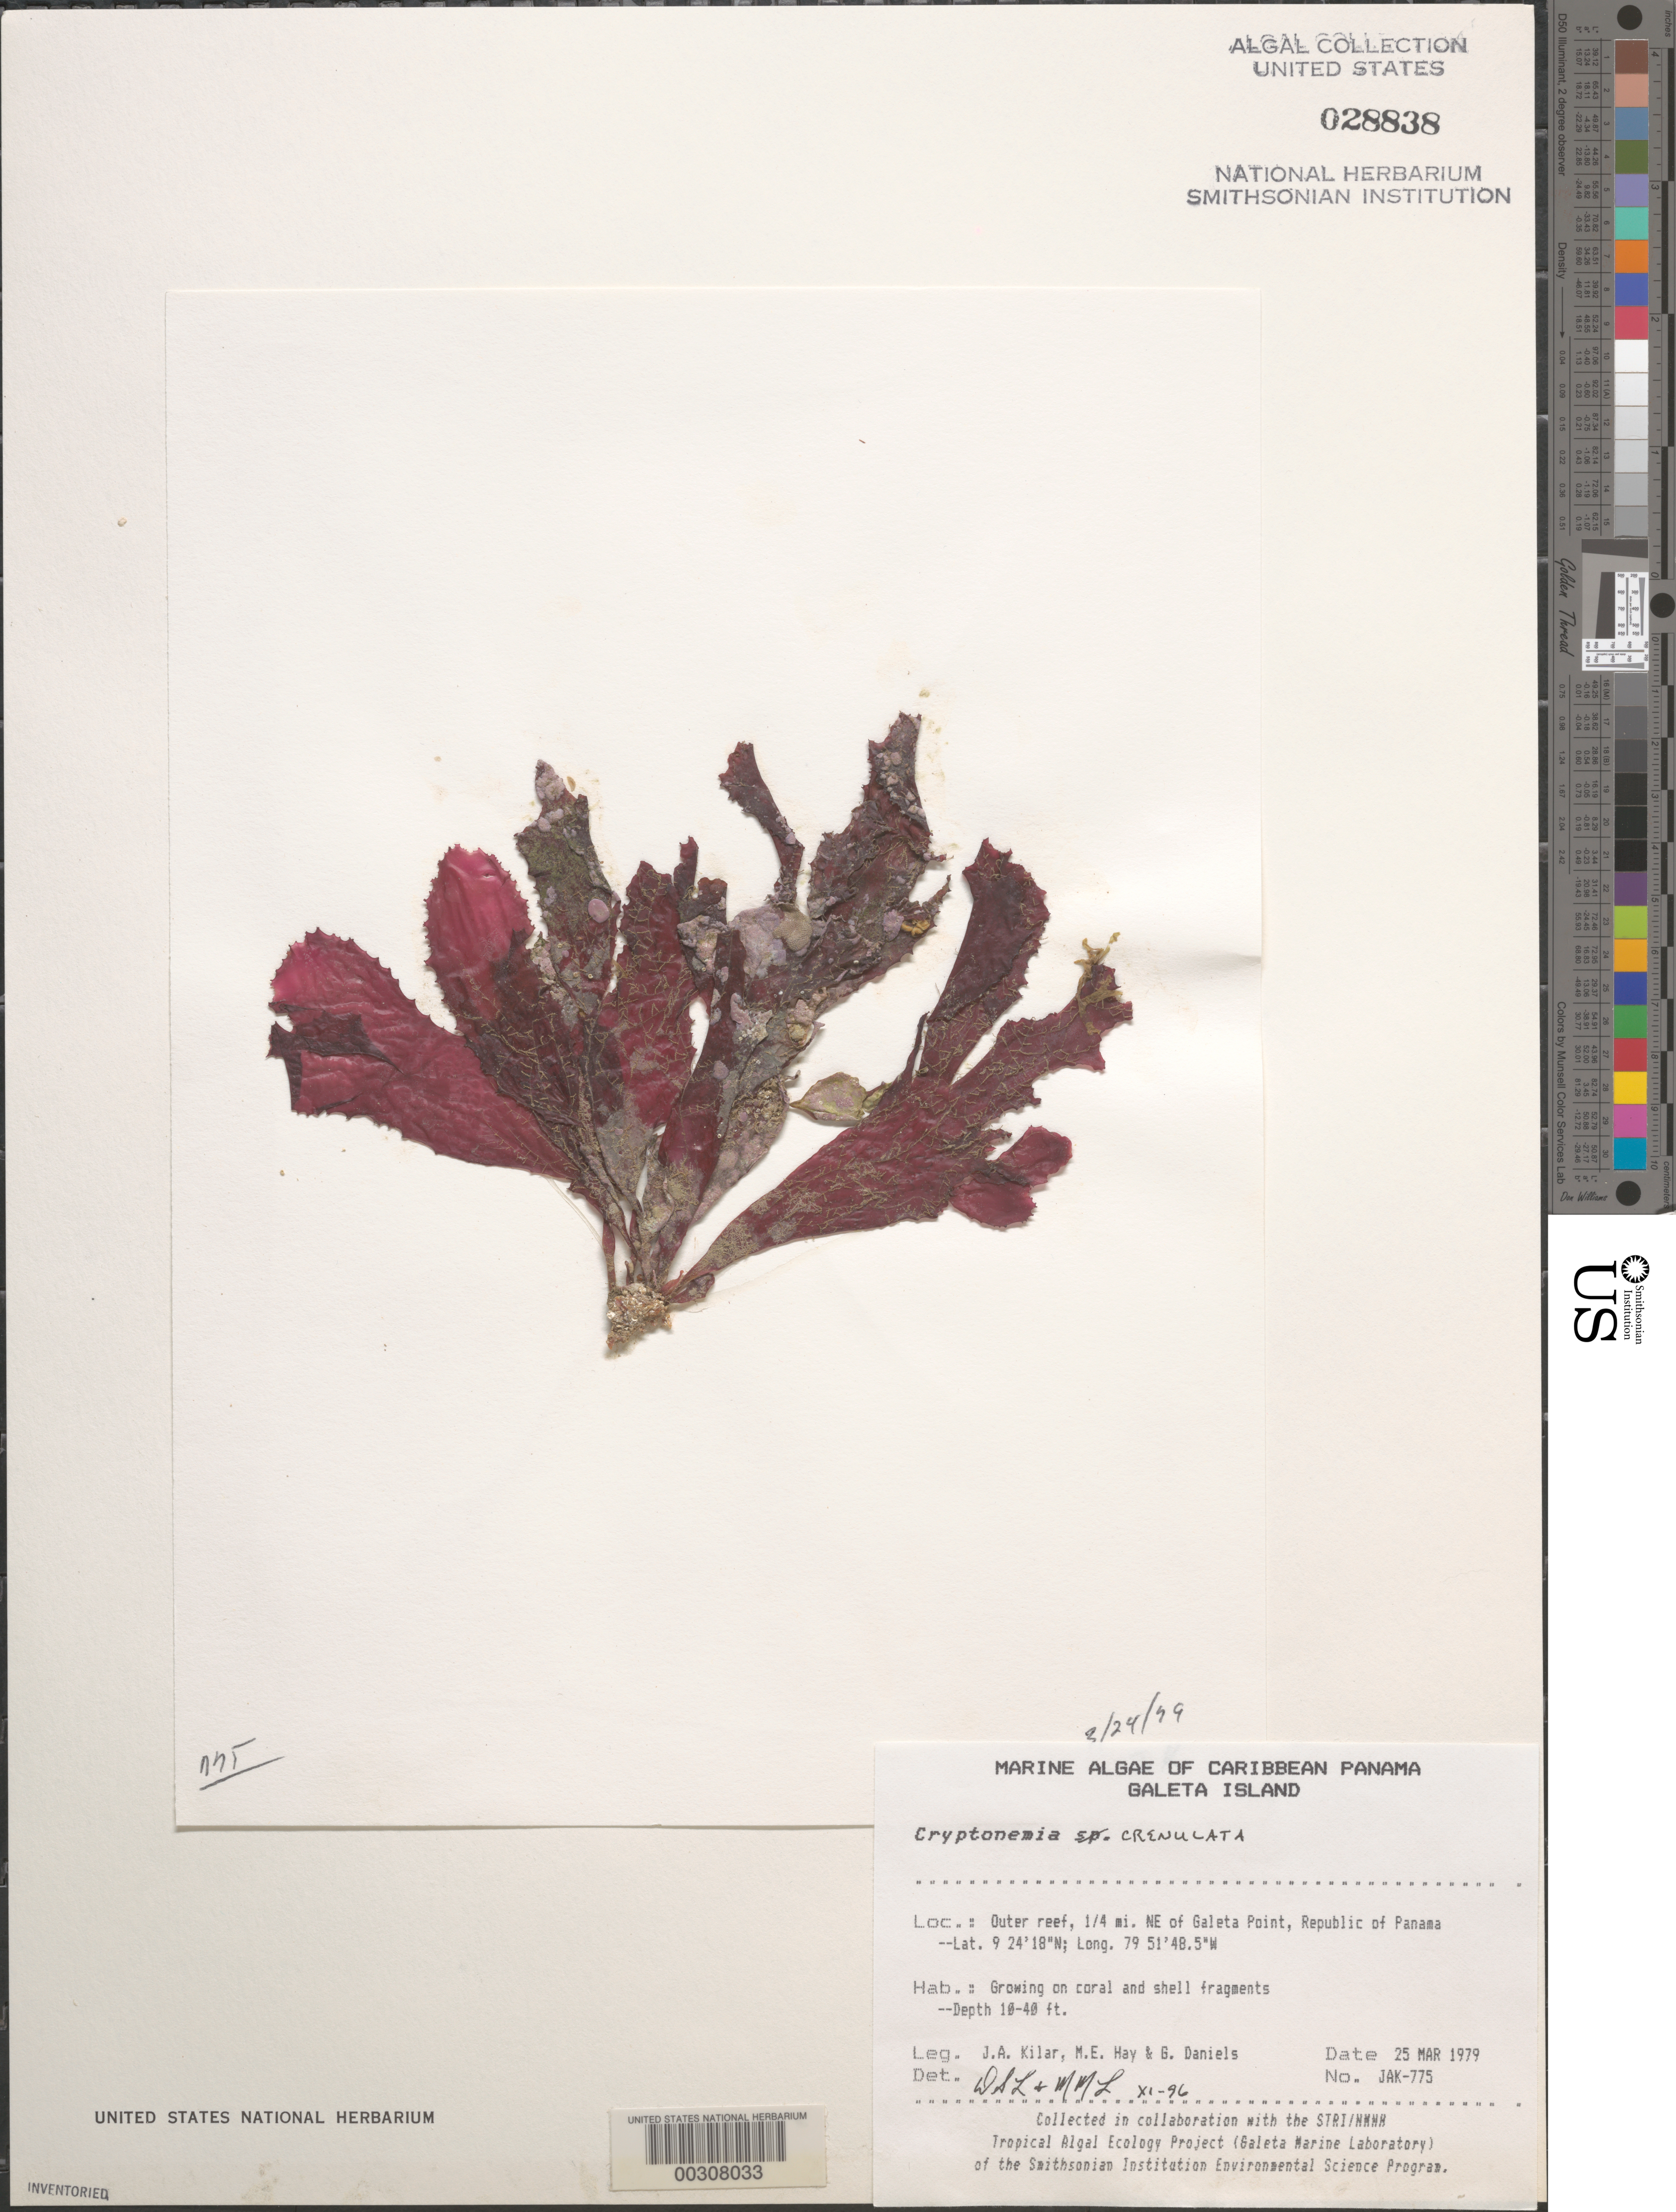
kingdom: Plantae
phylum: Rhodophyta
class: Florideophyceae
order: Halymeniales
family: Halymeniaceae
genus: Cryptonemia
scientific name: Cryptonemia crenulata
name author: (J. Agardh) J. Agardh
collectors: J. Kilar, M. E. Hay & G. Daniels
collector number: JAK-775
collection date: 1979-03-25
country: Panama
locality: Caribbean Panama. Galeta Island. Outer reef, ¼ mi. NE of Galeta Point, Republic of Panama.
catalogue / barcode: US 28838